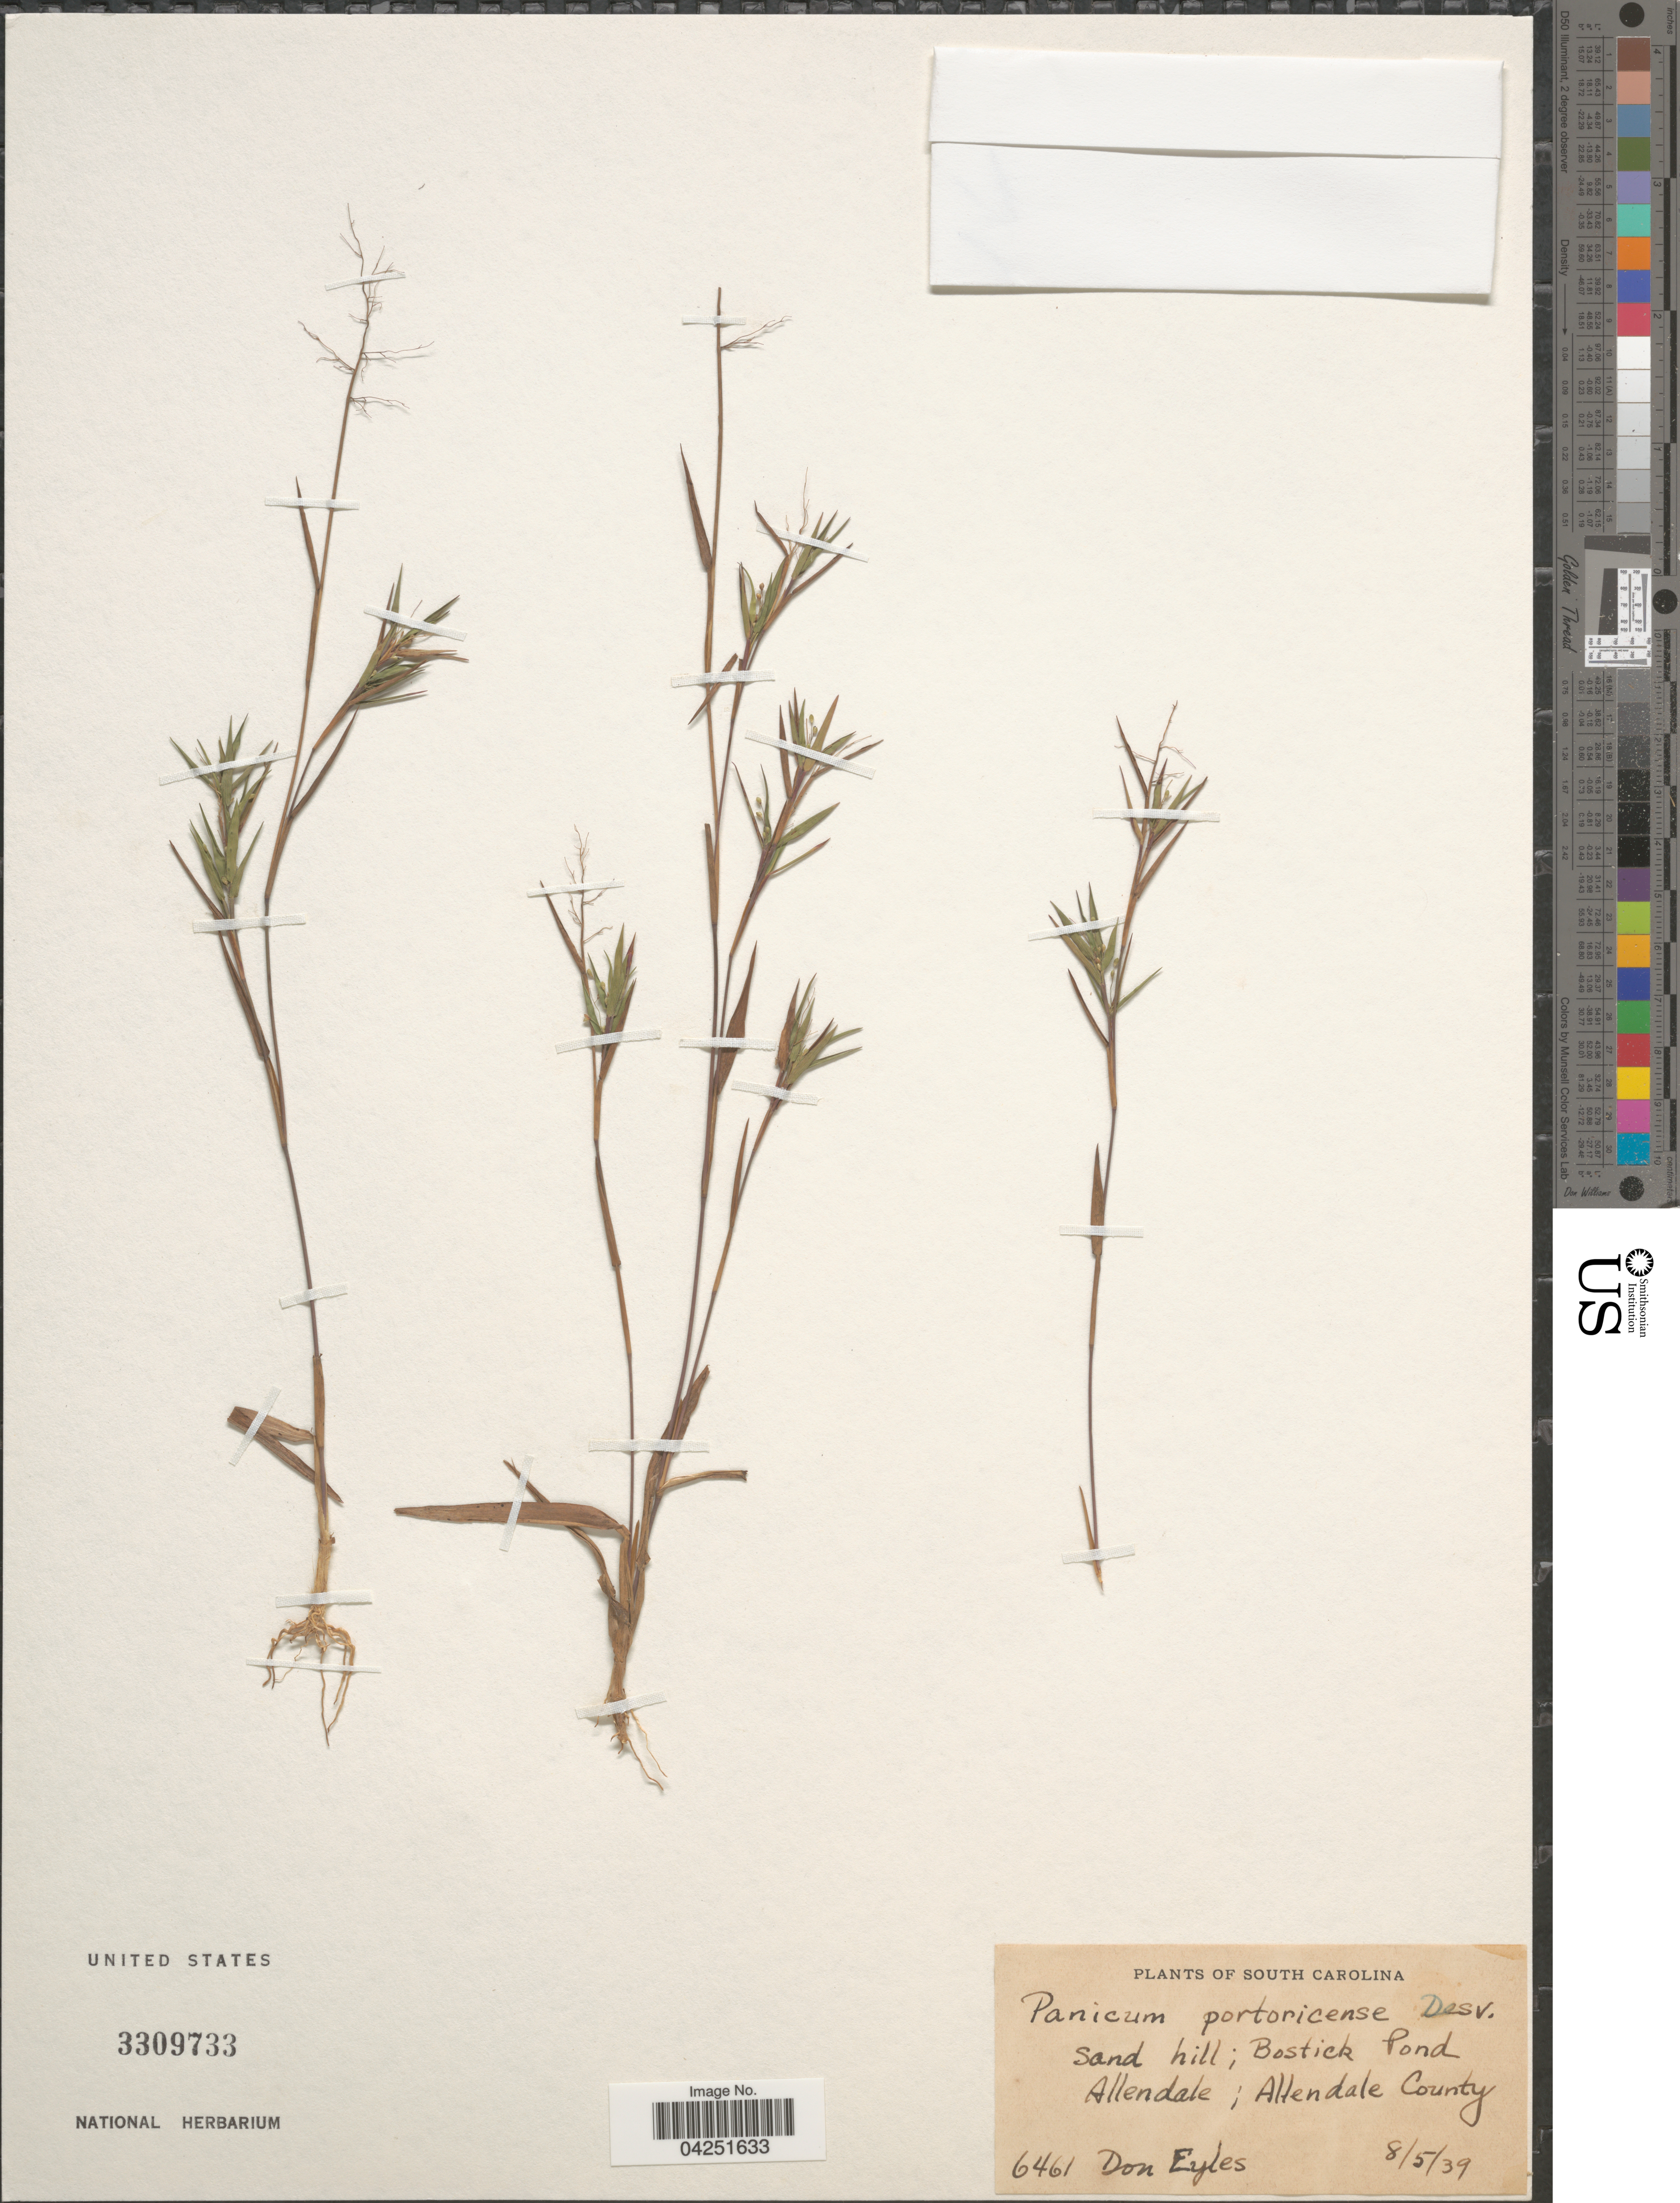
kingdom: Plantae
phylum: Tracheophyta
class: Liliopsida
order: Poales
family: Poaceae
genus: Dichanthelium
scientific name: Dichanthelium acuminatum var. acuminatum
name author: (Sw.) Gould & C.A. Clark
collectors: D. Eyles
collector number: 6461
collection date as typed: Transcribed d/m/y: 5/8/39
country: United States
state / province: South Carolina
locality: Sand hill; Bostick Pond. Allendale; Allendale County.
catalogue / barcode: US 3309733